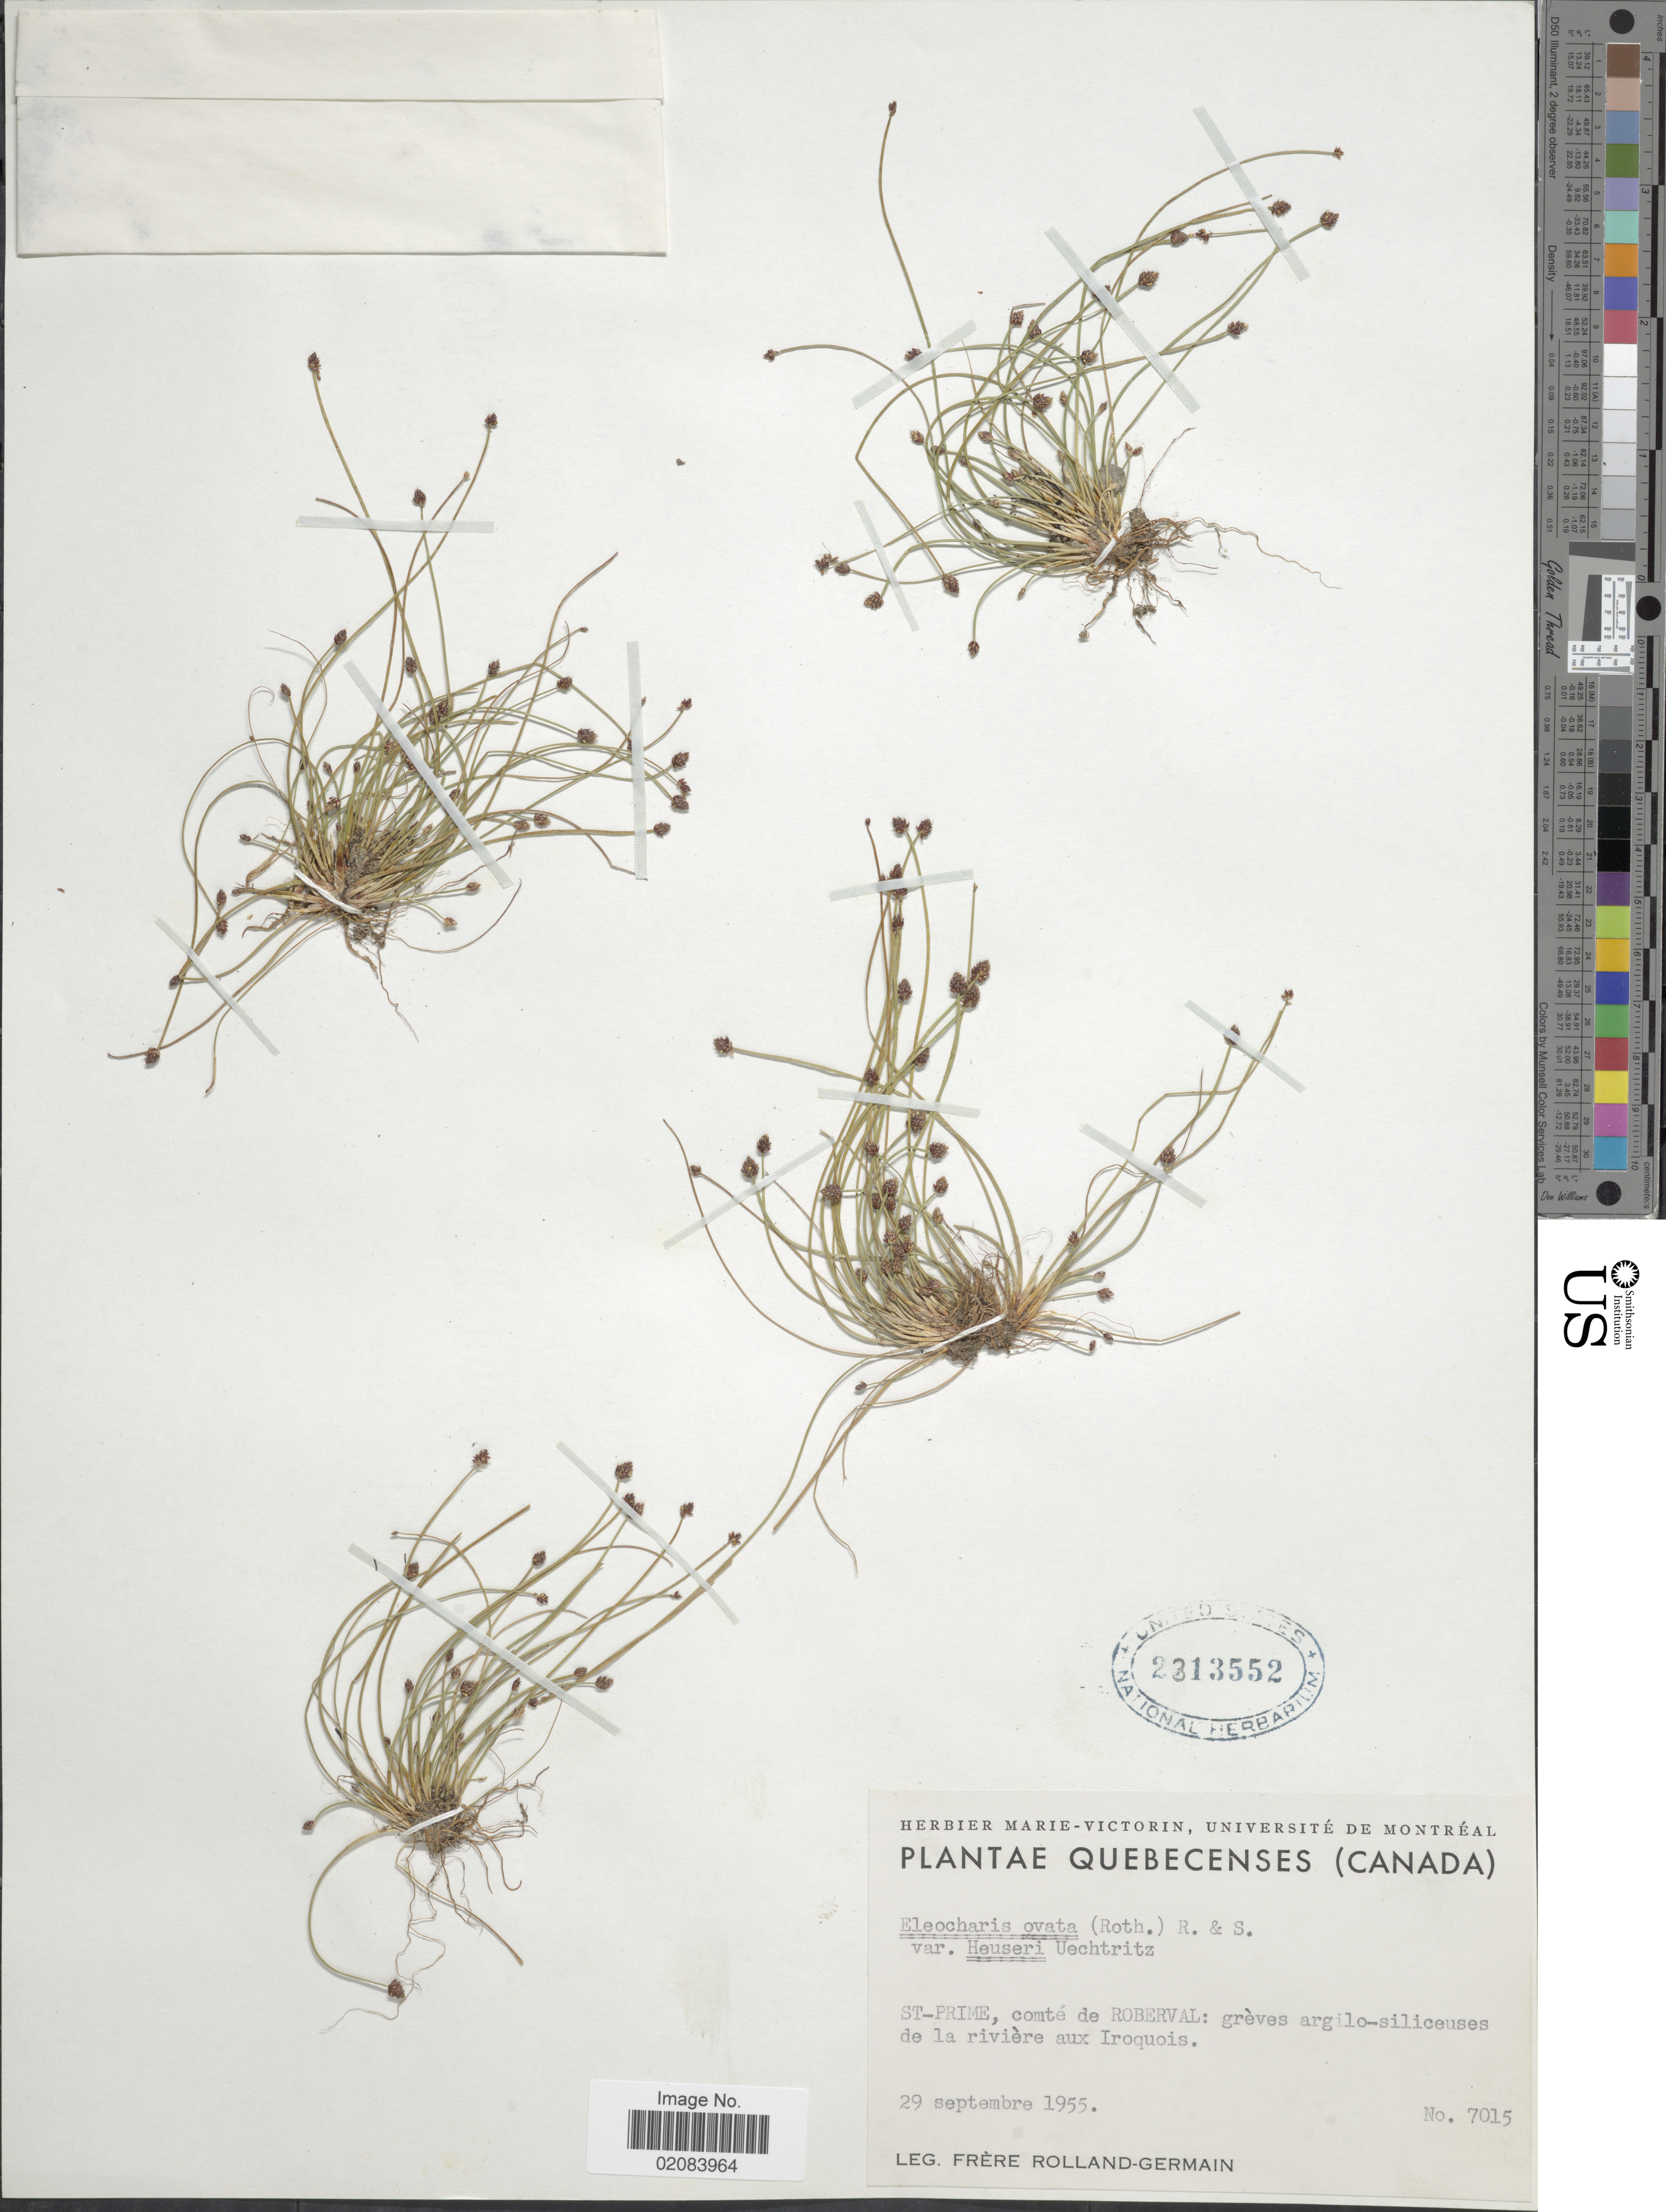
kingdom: Plantae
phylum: Tracheophyta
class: Liliopsida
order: Poales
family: Cyperaceae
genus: Eleocharis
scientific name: Eleocharis ovata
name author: (Roth) Roem. & Schult.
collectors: Rolland-Germain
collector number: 7015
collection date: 1955-09-29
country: Canada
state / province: Quebec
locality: St-Prime, comté de Roberval: grèves argilo-siliceuses de la rivière aux Iroquois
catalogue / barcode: US 2313552